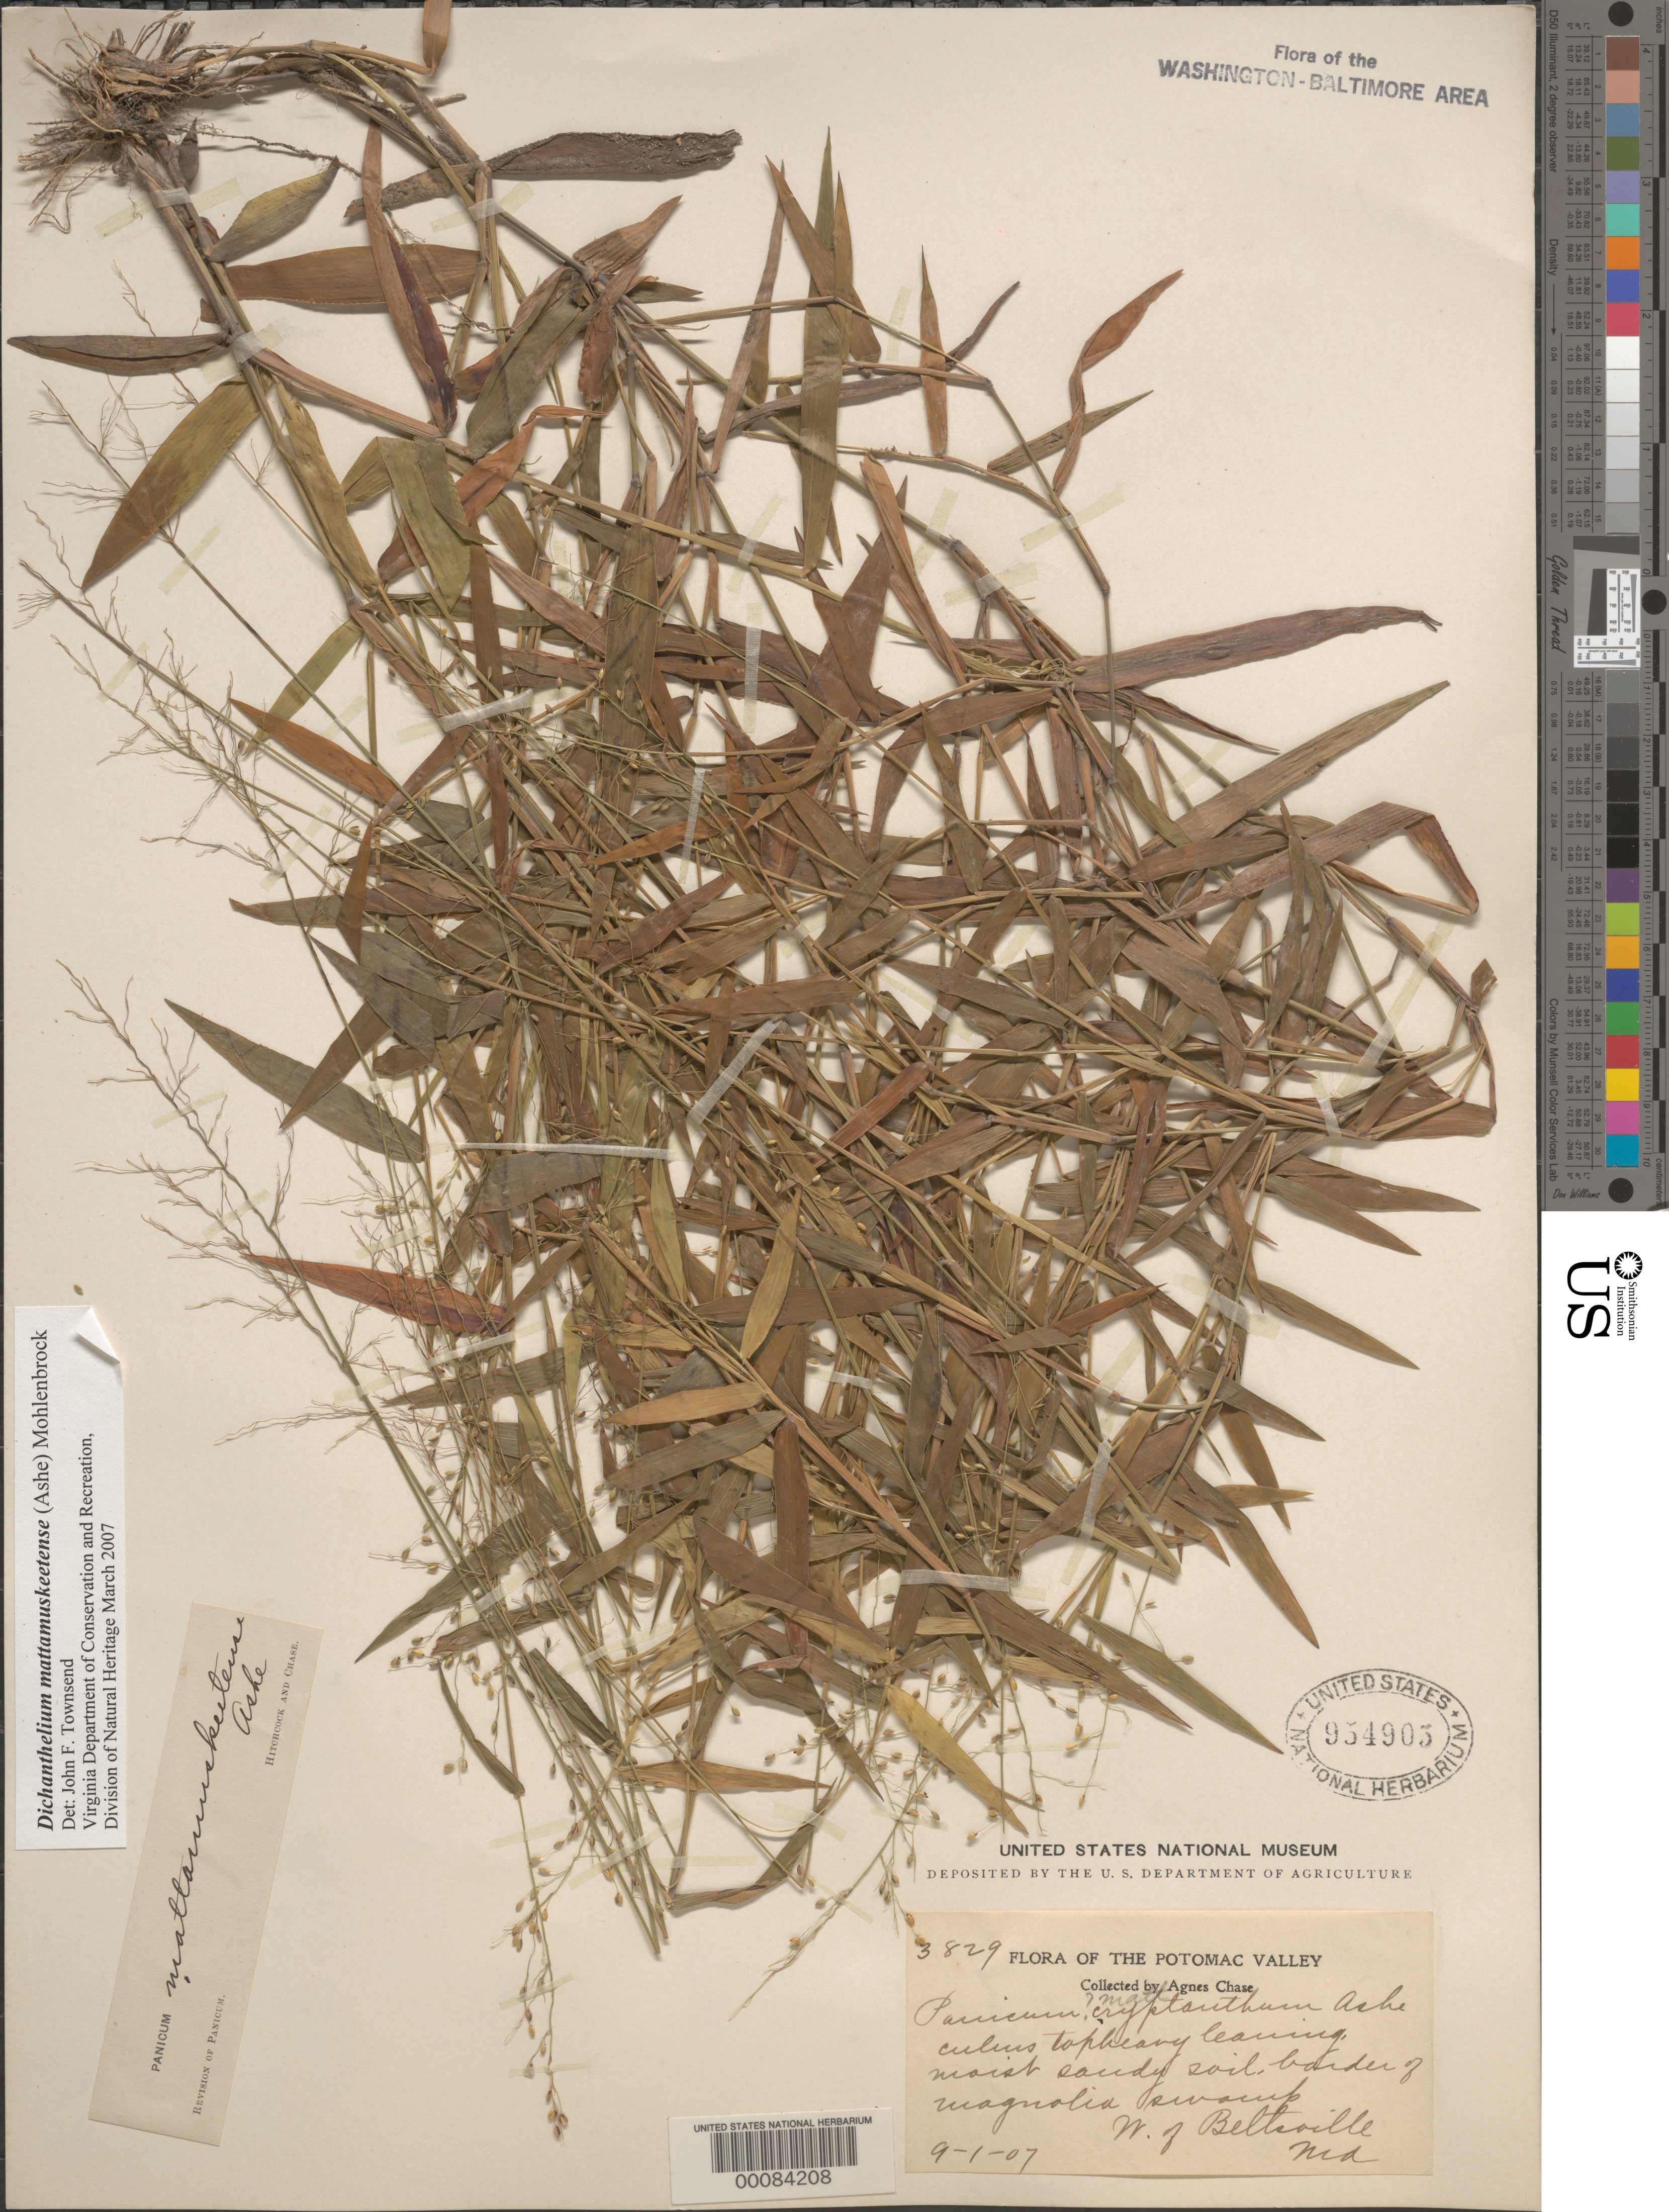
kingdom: Plantae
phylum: Tracheophyta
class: Liliopsida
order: Poales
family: Poaceae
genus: Dichanthelium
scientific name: Dichanthelium dichotomum var. dichotomum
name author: (L.) Gould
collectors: A. Chase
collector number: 3829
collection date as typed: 01 Sep 1907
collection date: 1907-09-01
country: United States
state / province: Maryland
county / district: Prince George's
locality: W of Beltsville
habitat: Moist sandy soil, border of magnolia swamp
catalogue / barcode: US 954905